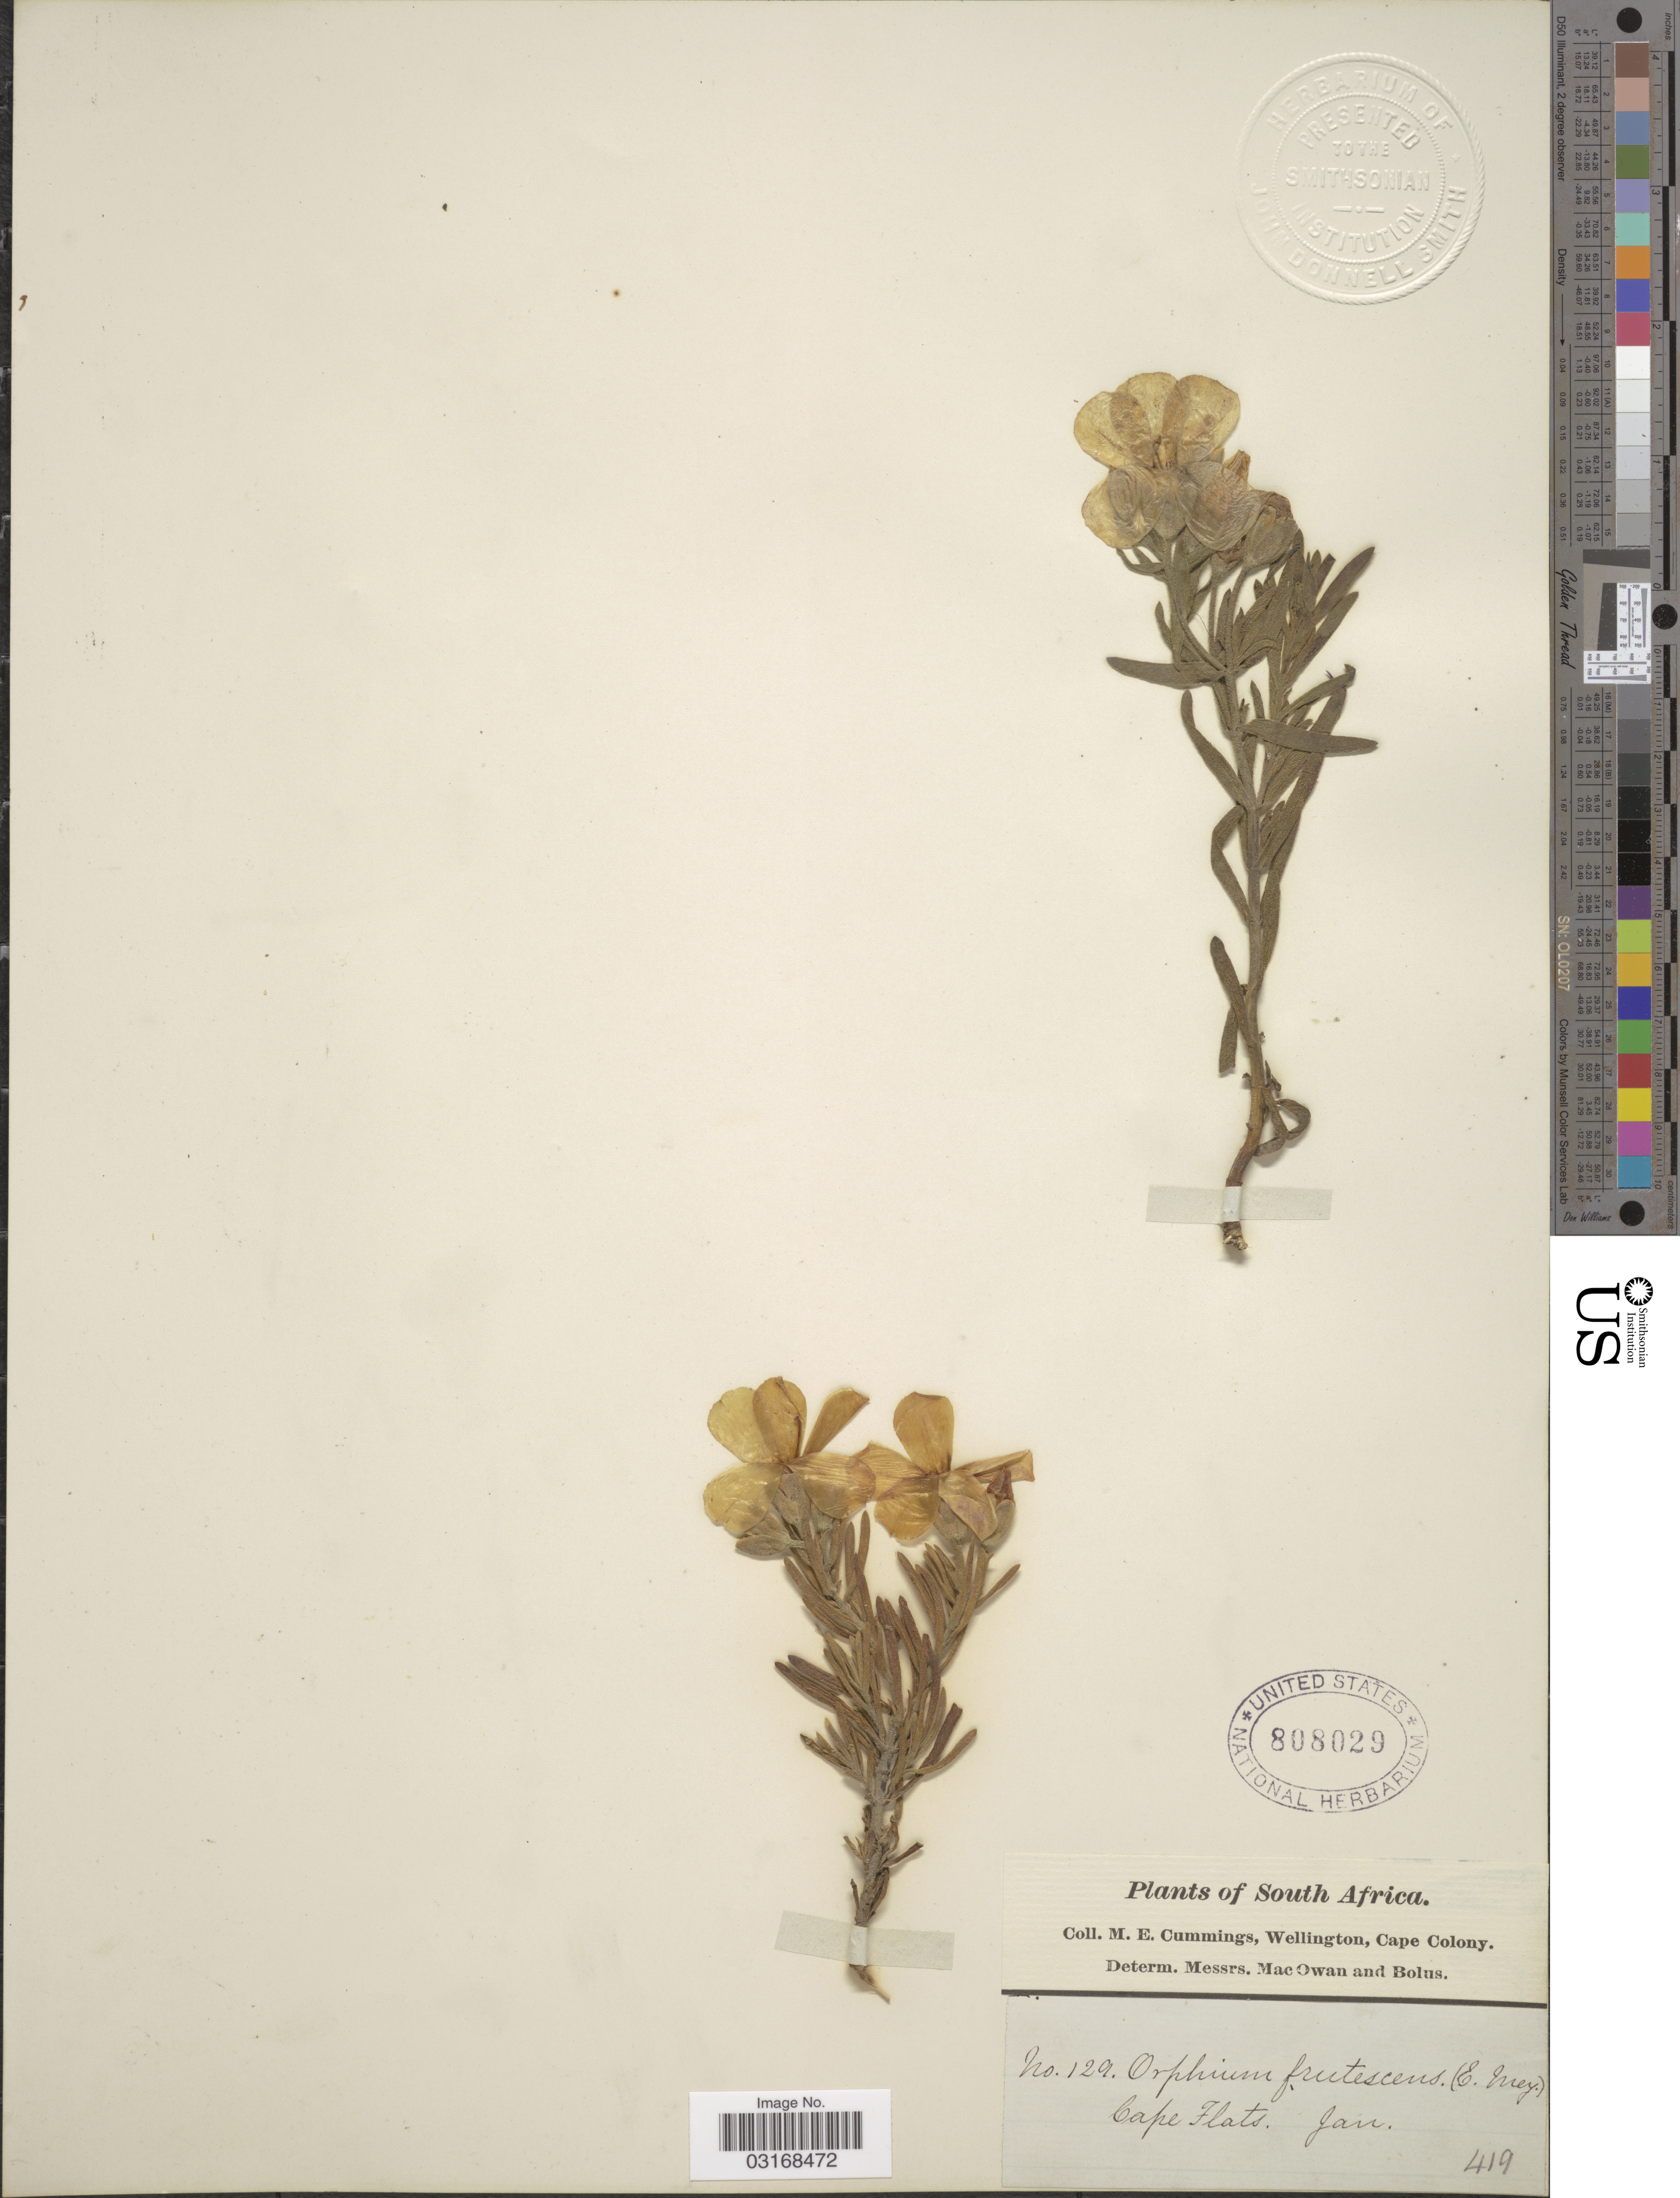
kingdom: Plantae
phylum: Tracheophyta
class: Magnoliopsida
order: Gentianales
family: Gentianaceae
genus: Orphium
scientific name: Orphium frutescens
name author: (L.) E. Mey.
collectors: M. E. Cummings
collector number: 129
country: South Africa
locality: Cape Flats.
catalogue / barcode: US 808029